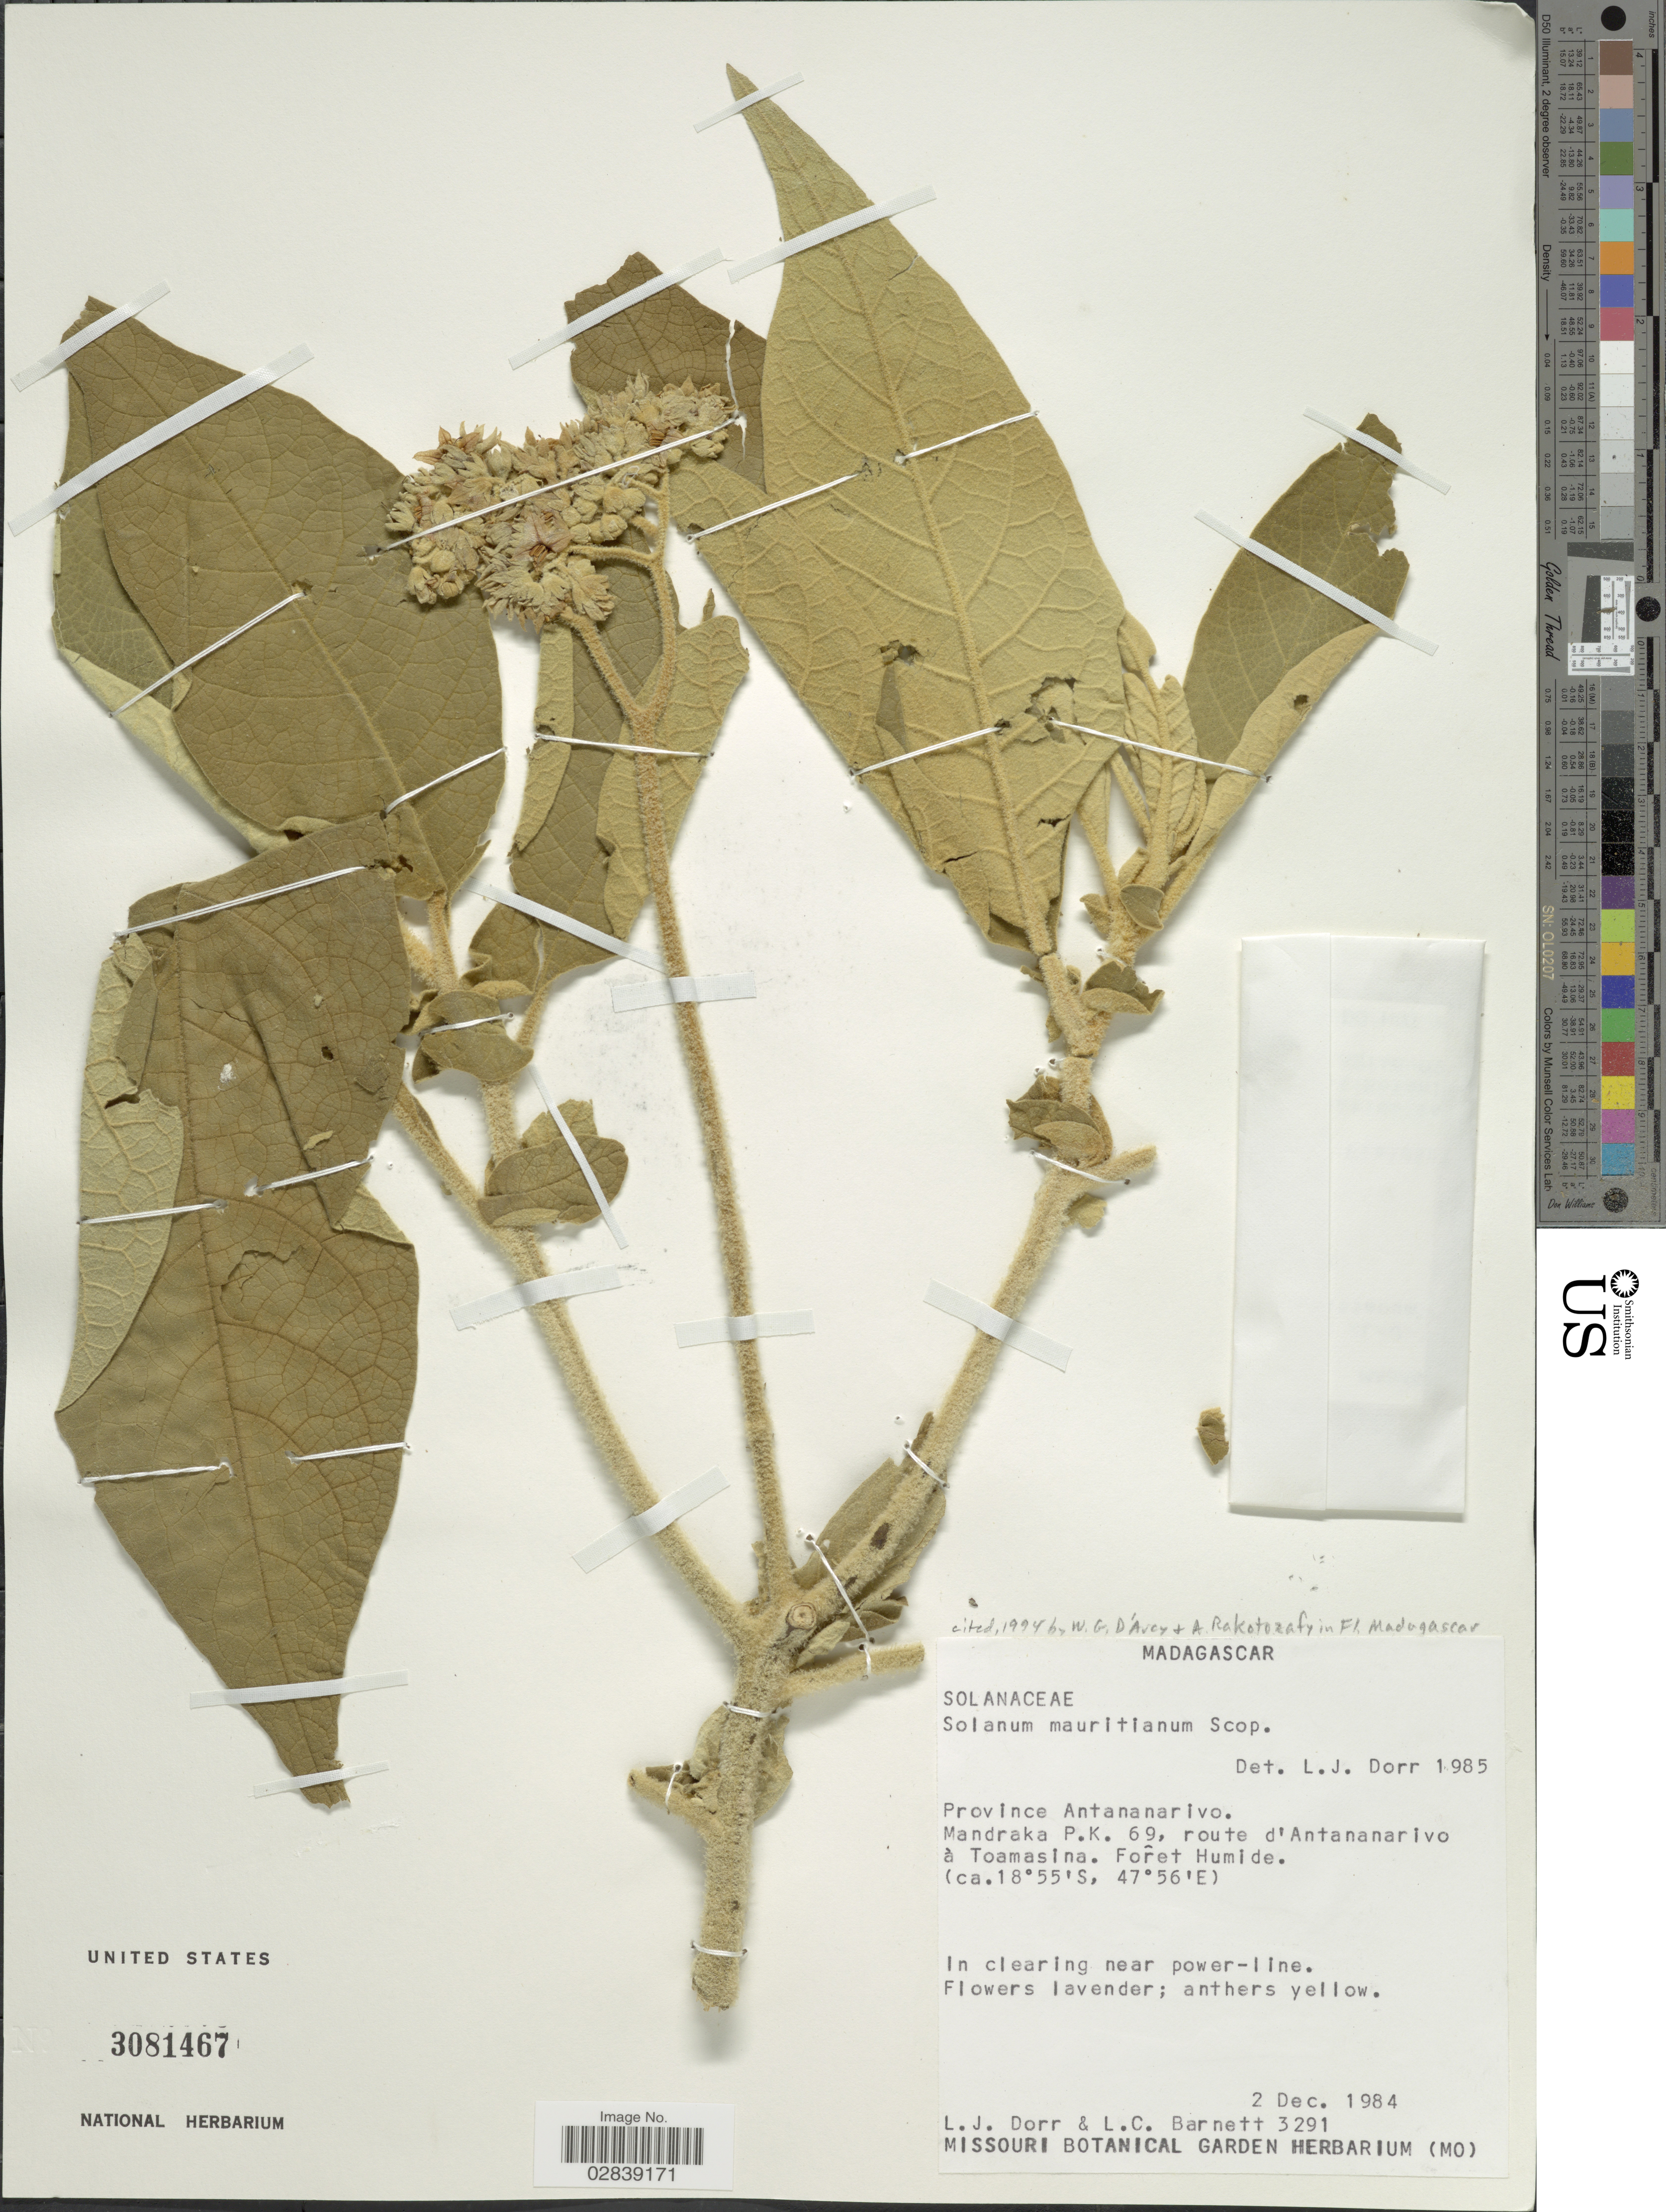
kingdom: Plantae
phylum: Tracheophyta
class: Magnoliopsida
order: Solanales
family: Solanaceae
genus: Solanum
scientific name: Solanum mauritianum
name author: Scop.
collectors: L. J. Dorr & L. C. Barnett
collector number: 3291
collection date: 1984-12-02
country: Madagascar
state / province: Alaotra Mangoro / Analamanga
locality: Province Antananarivo. Mandraka P.K. 69, route d'Antananarivo à Toamasina.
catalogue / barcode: US 3081467